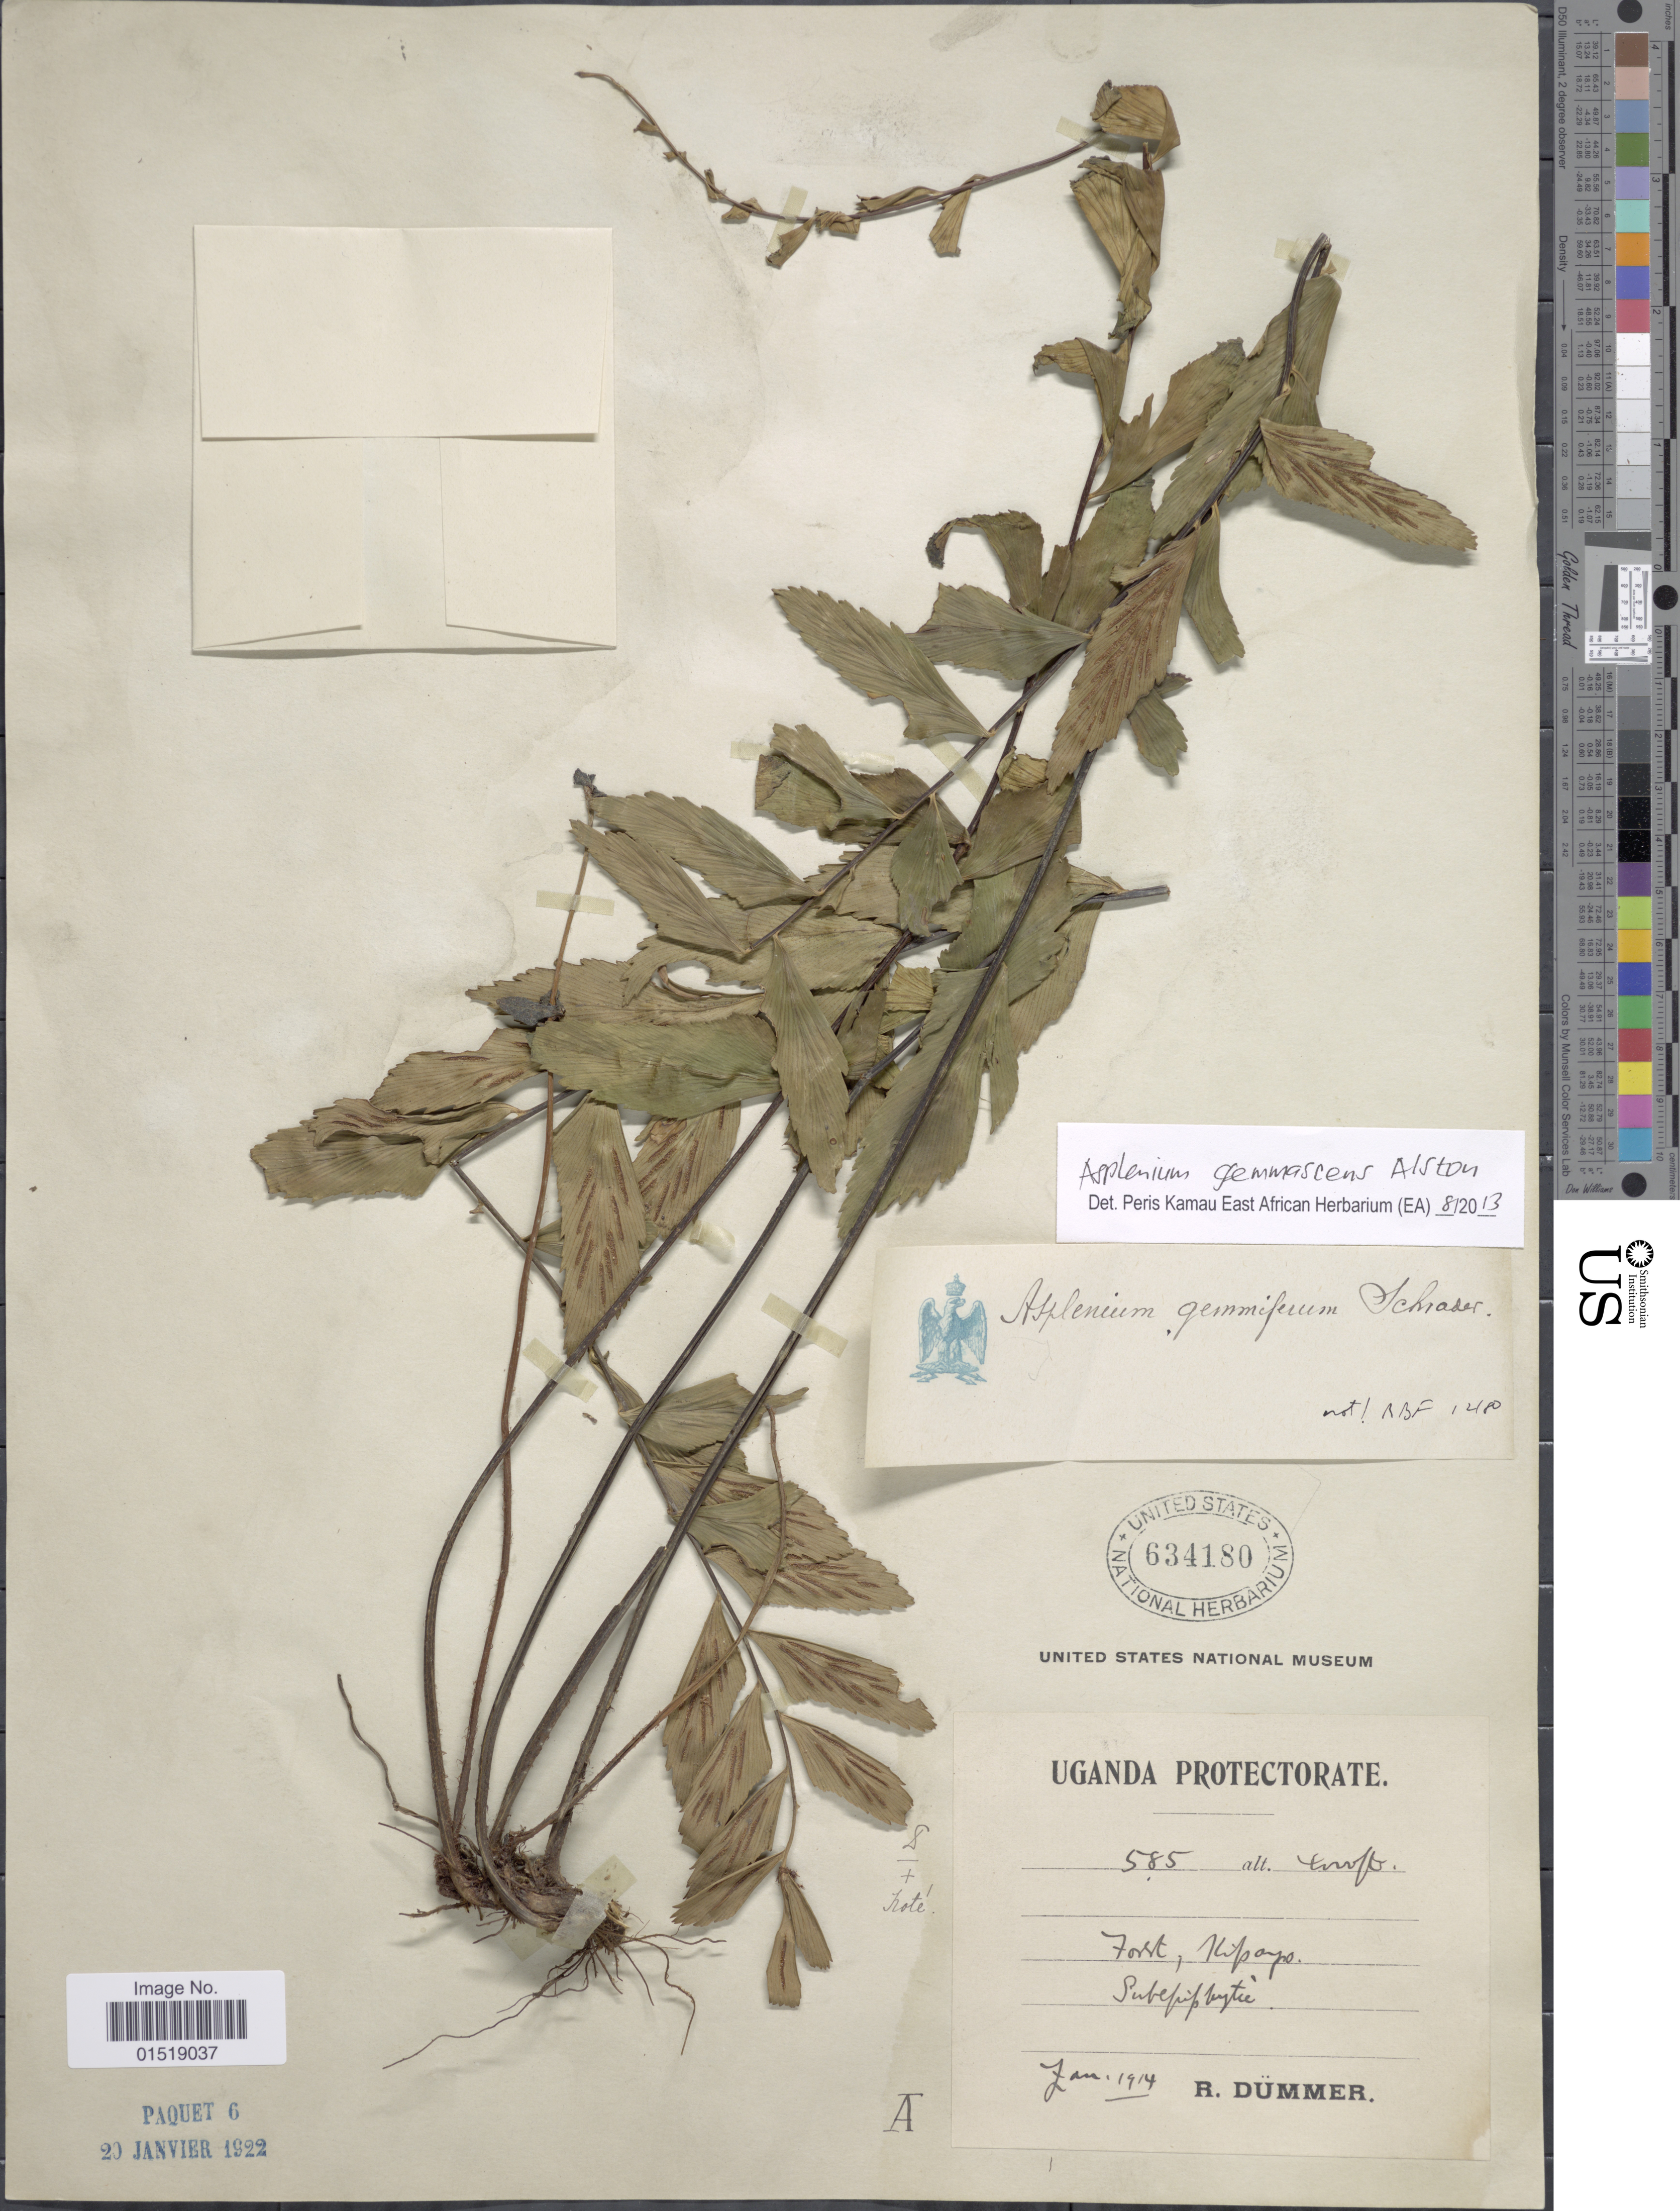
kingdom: Plantae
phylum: Tracheophyta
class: Polypodiopsida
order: Polypodiales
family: Aspleniaceae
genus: Asplenium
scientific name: Asplenium gemmascens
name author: Alston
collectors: R. A. Dümmer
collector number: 585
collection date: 1914-01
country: Uganda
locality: Kipayo.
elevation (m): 1219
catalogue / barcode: US 634180